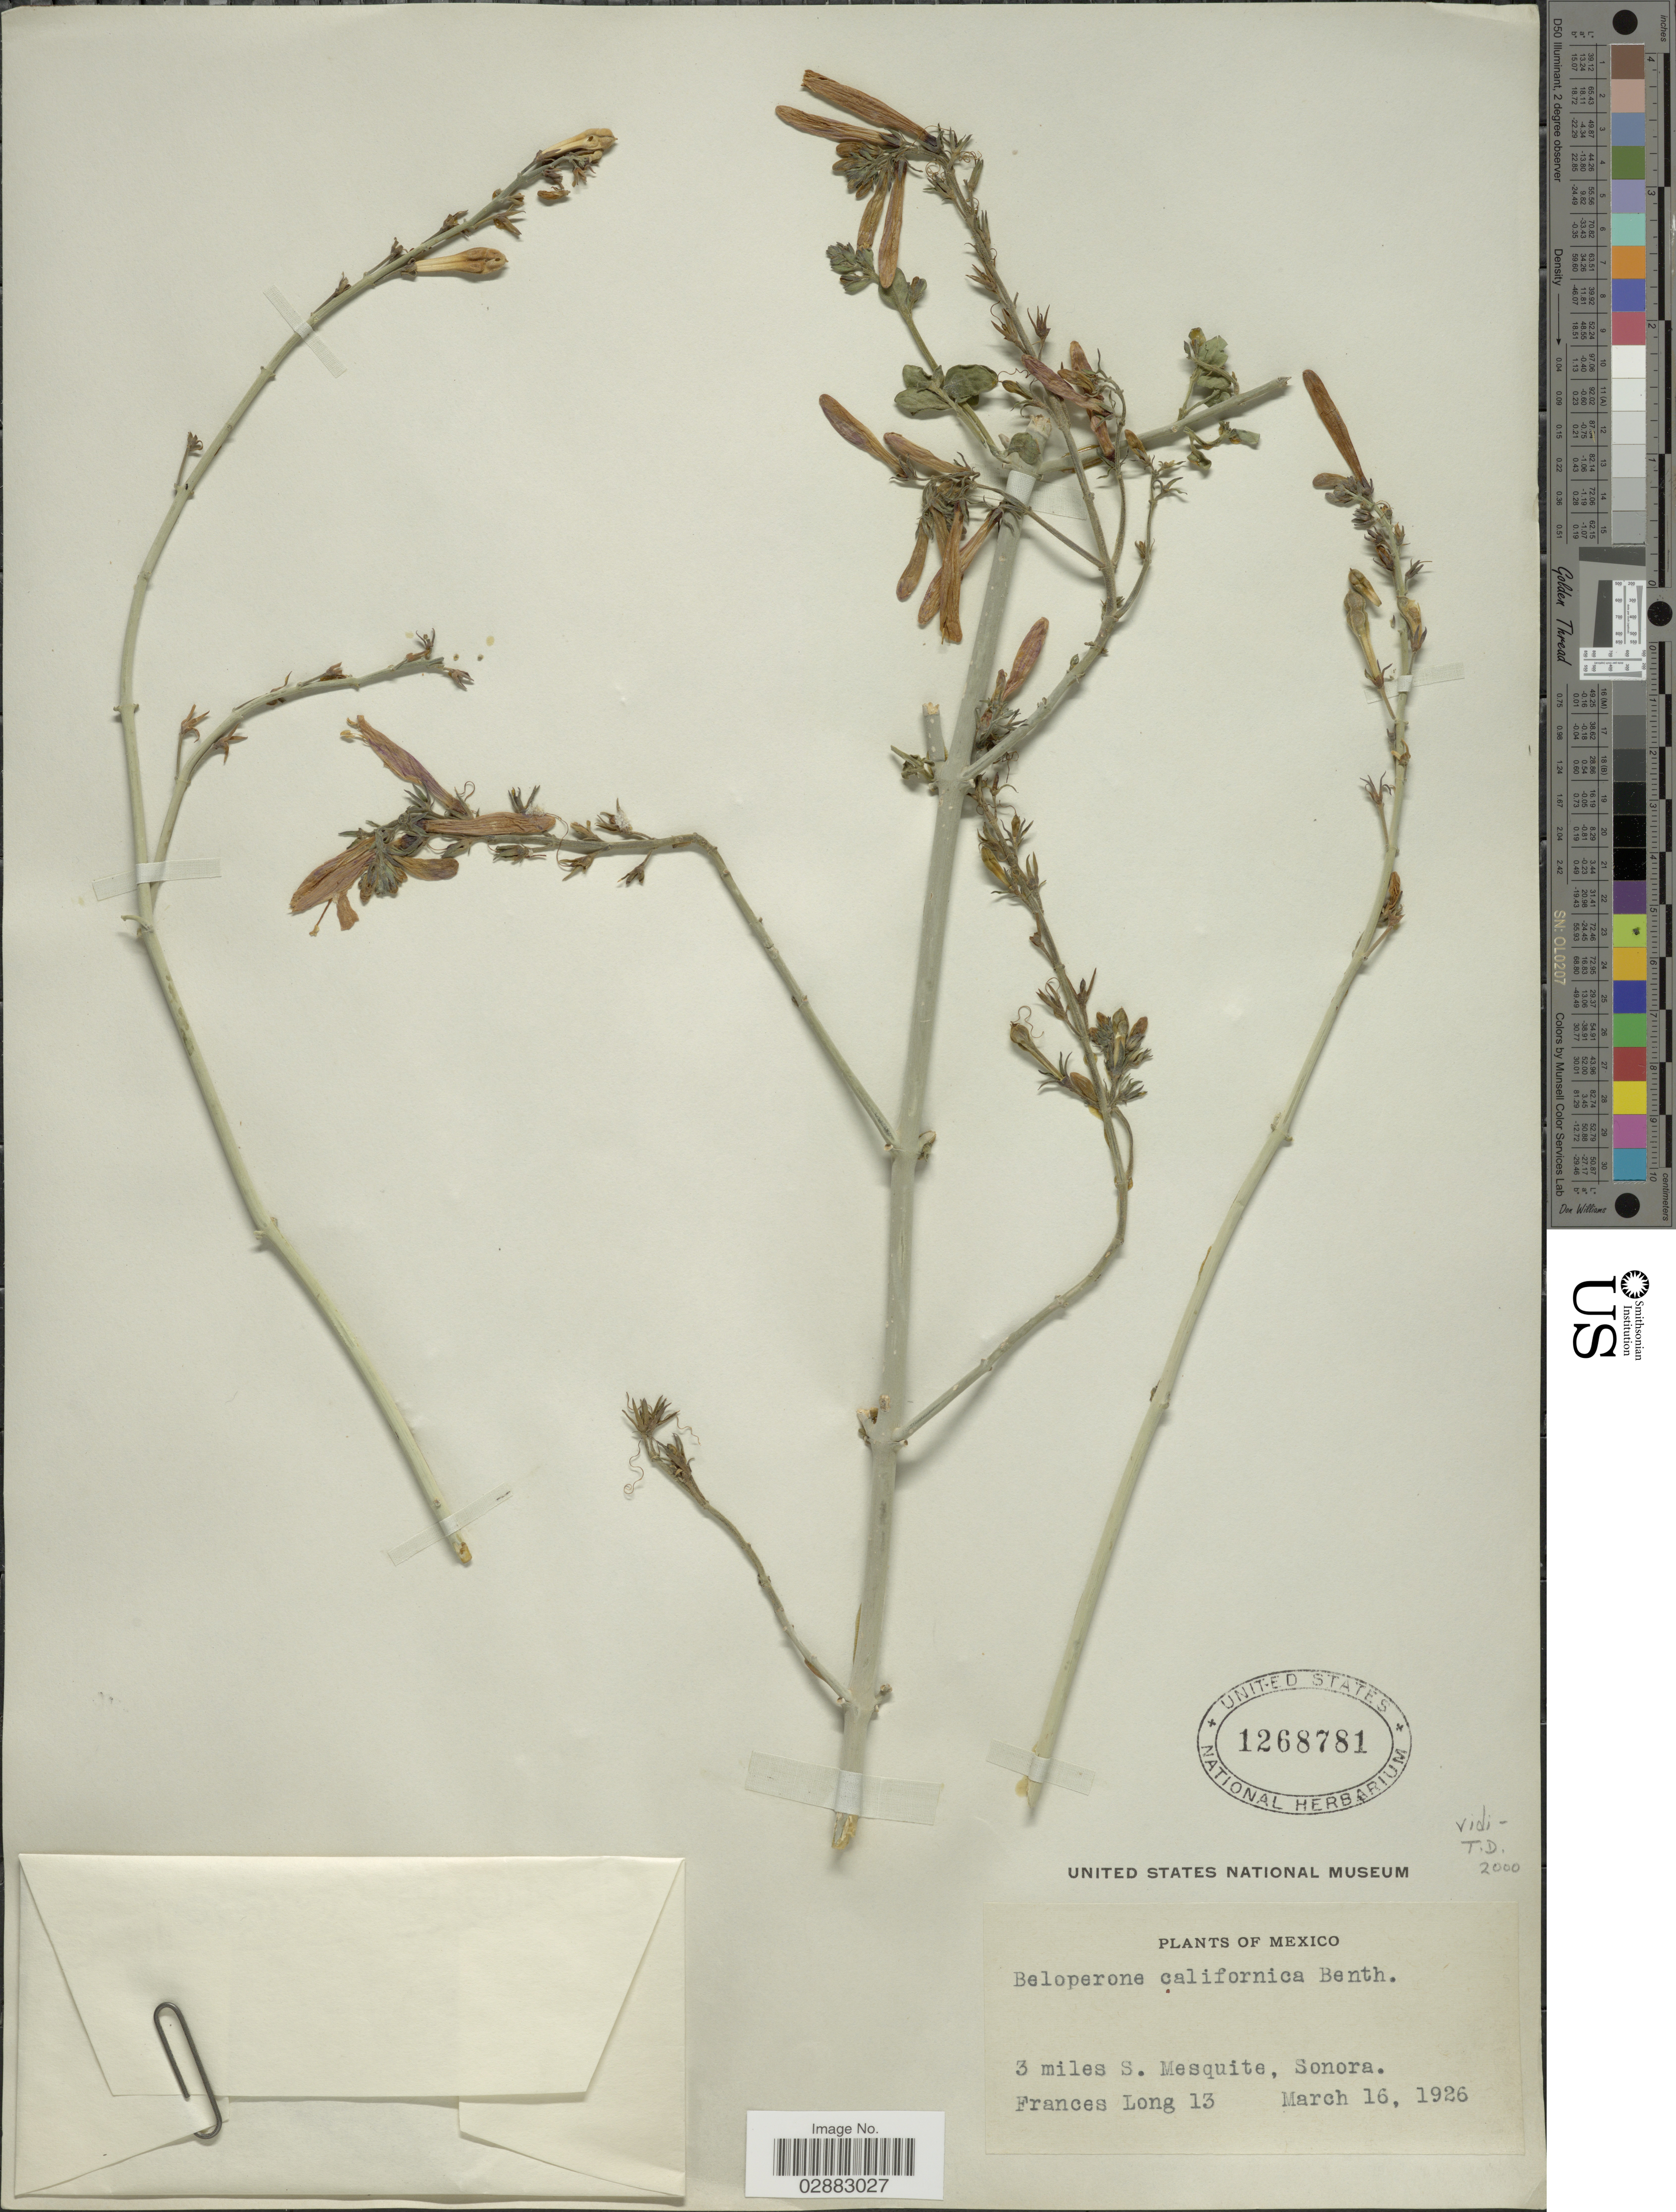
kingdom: Plantae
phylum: Tracheophyta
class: Magnoliopsida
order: Lamiales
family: Acanthaceae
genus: Beloperone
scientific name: Beloperone californica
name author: Benth.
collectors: F. Long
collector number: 13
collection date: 1926-03-16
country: Mexico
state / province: Sonora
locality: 3 miles S. Mesquite.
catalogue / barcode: US 1268781